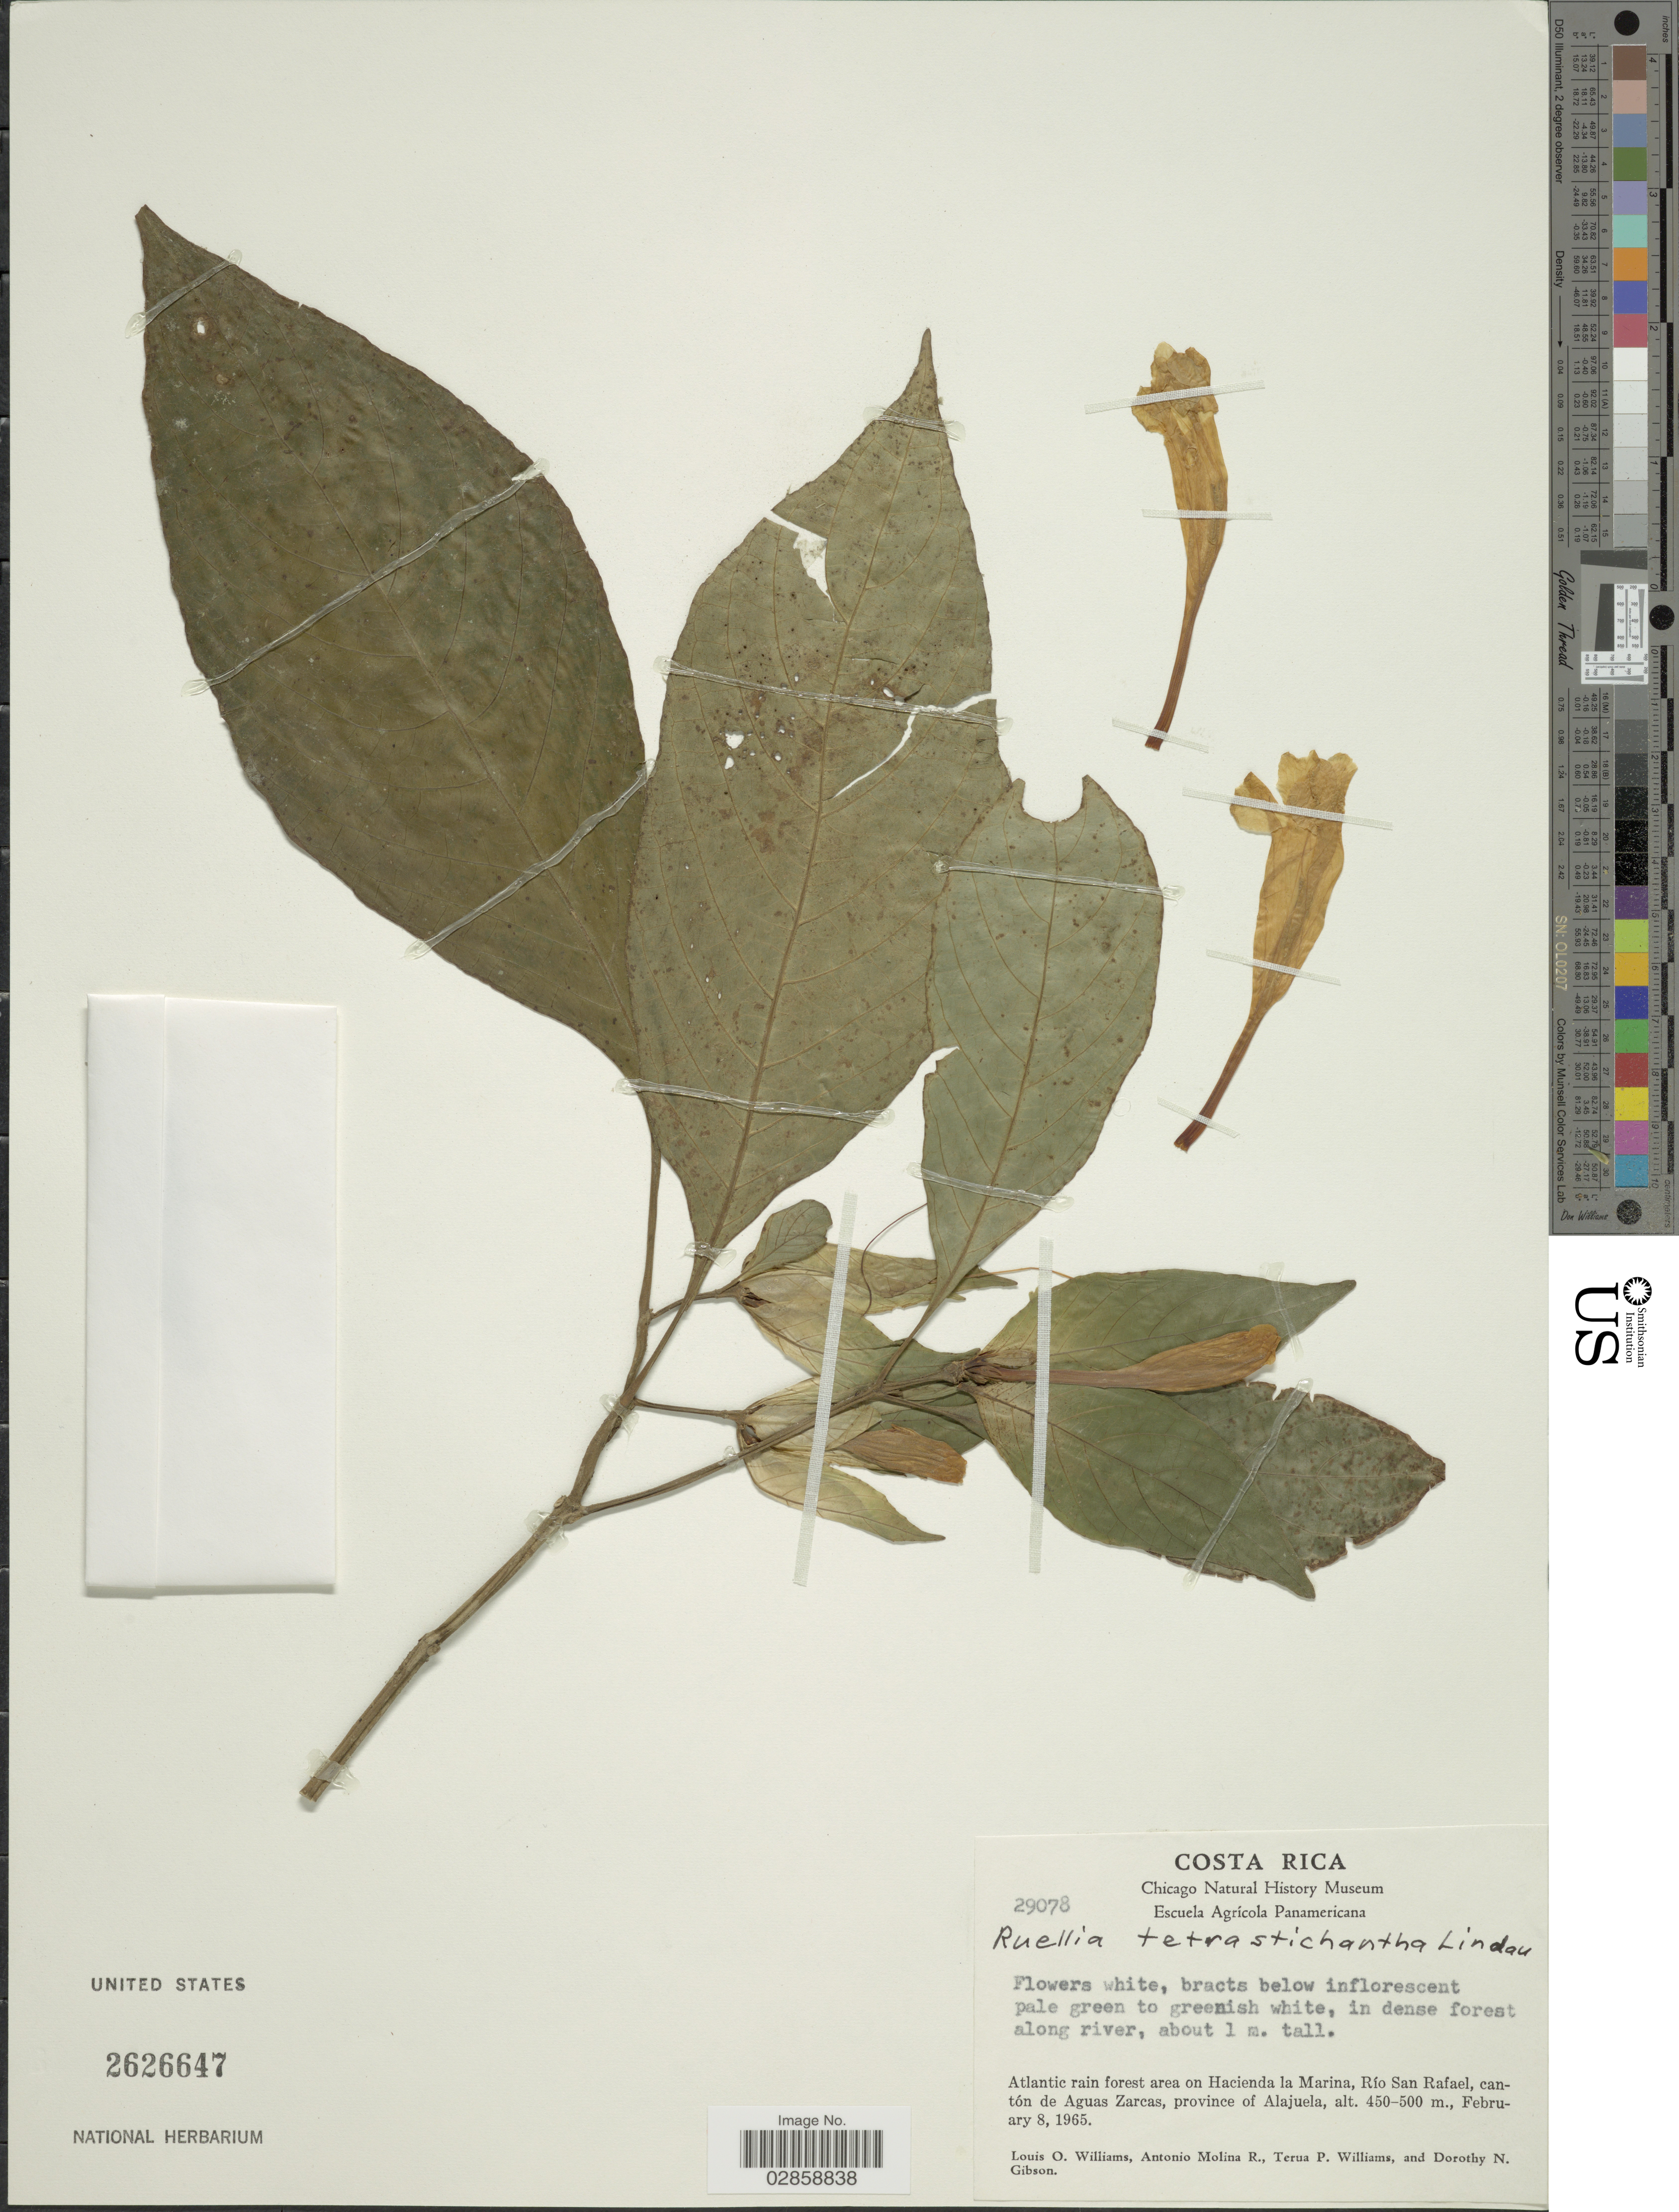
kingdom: Plantae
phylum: Tracheophyta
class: Magnoliopsida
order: Lamiales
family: Acanthaceae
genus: Ruellia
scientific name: Ruellia tubiflora var. tetrastichantha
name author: Kunth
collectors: L. O. Williams, A. Molina R., T. Williams & D. N. Gibson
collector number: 29078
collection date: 1965-02-08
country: Costa Rica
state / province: Alajuela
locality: Atlantic rain forest area on Hacienda la Marina, Río San Rafael, cantón de Aguas Zarcas.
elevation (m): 450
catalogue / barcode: US 2626647